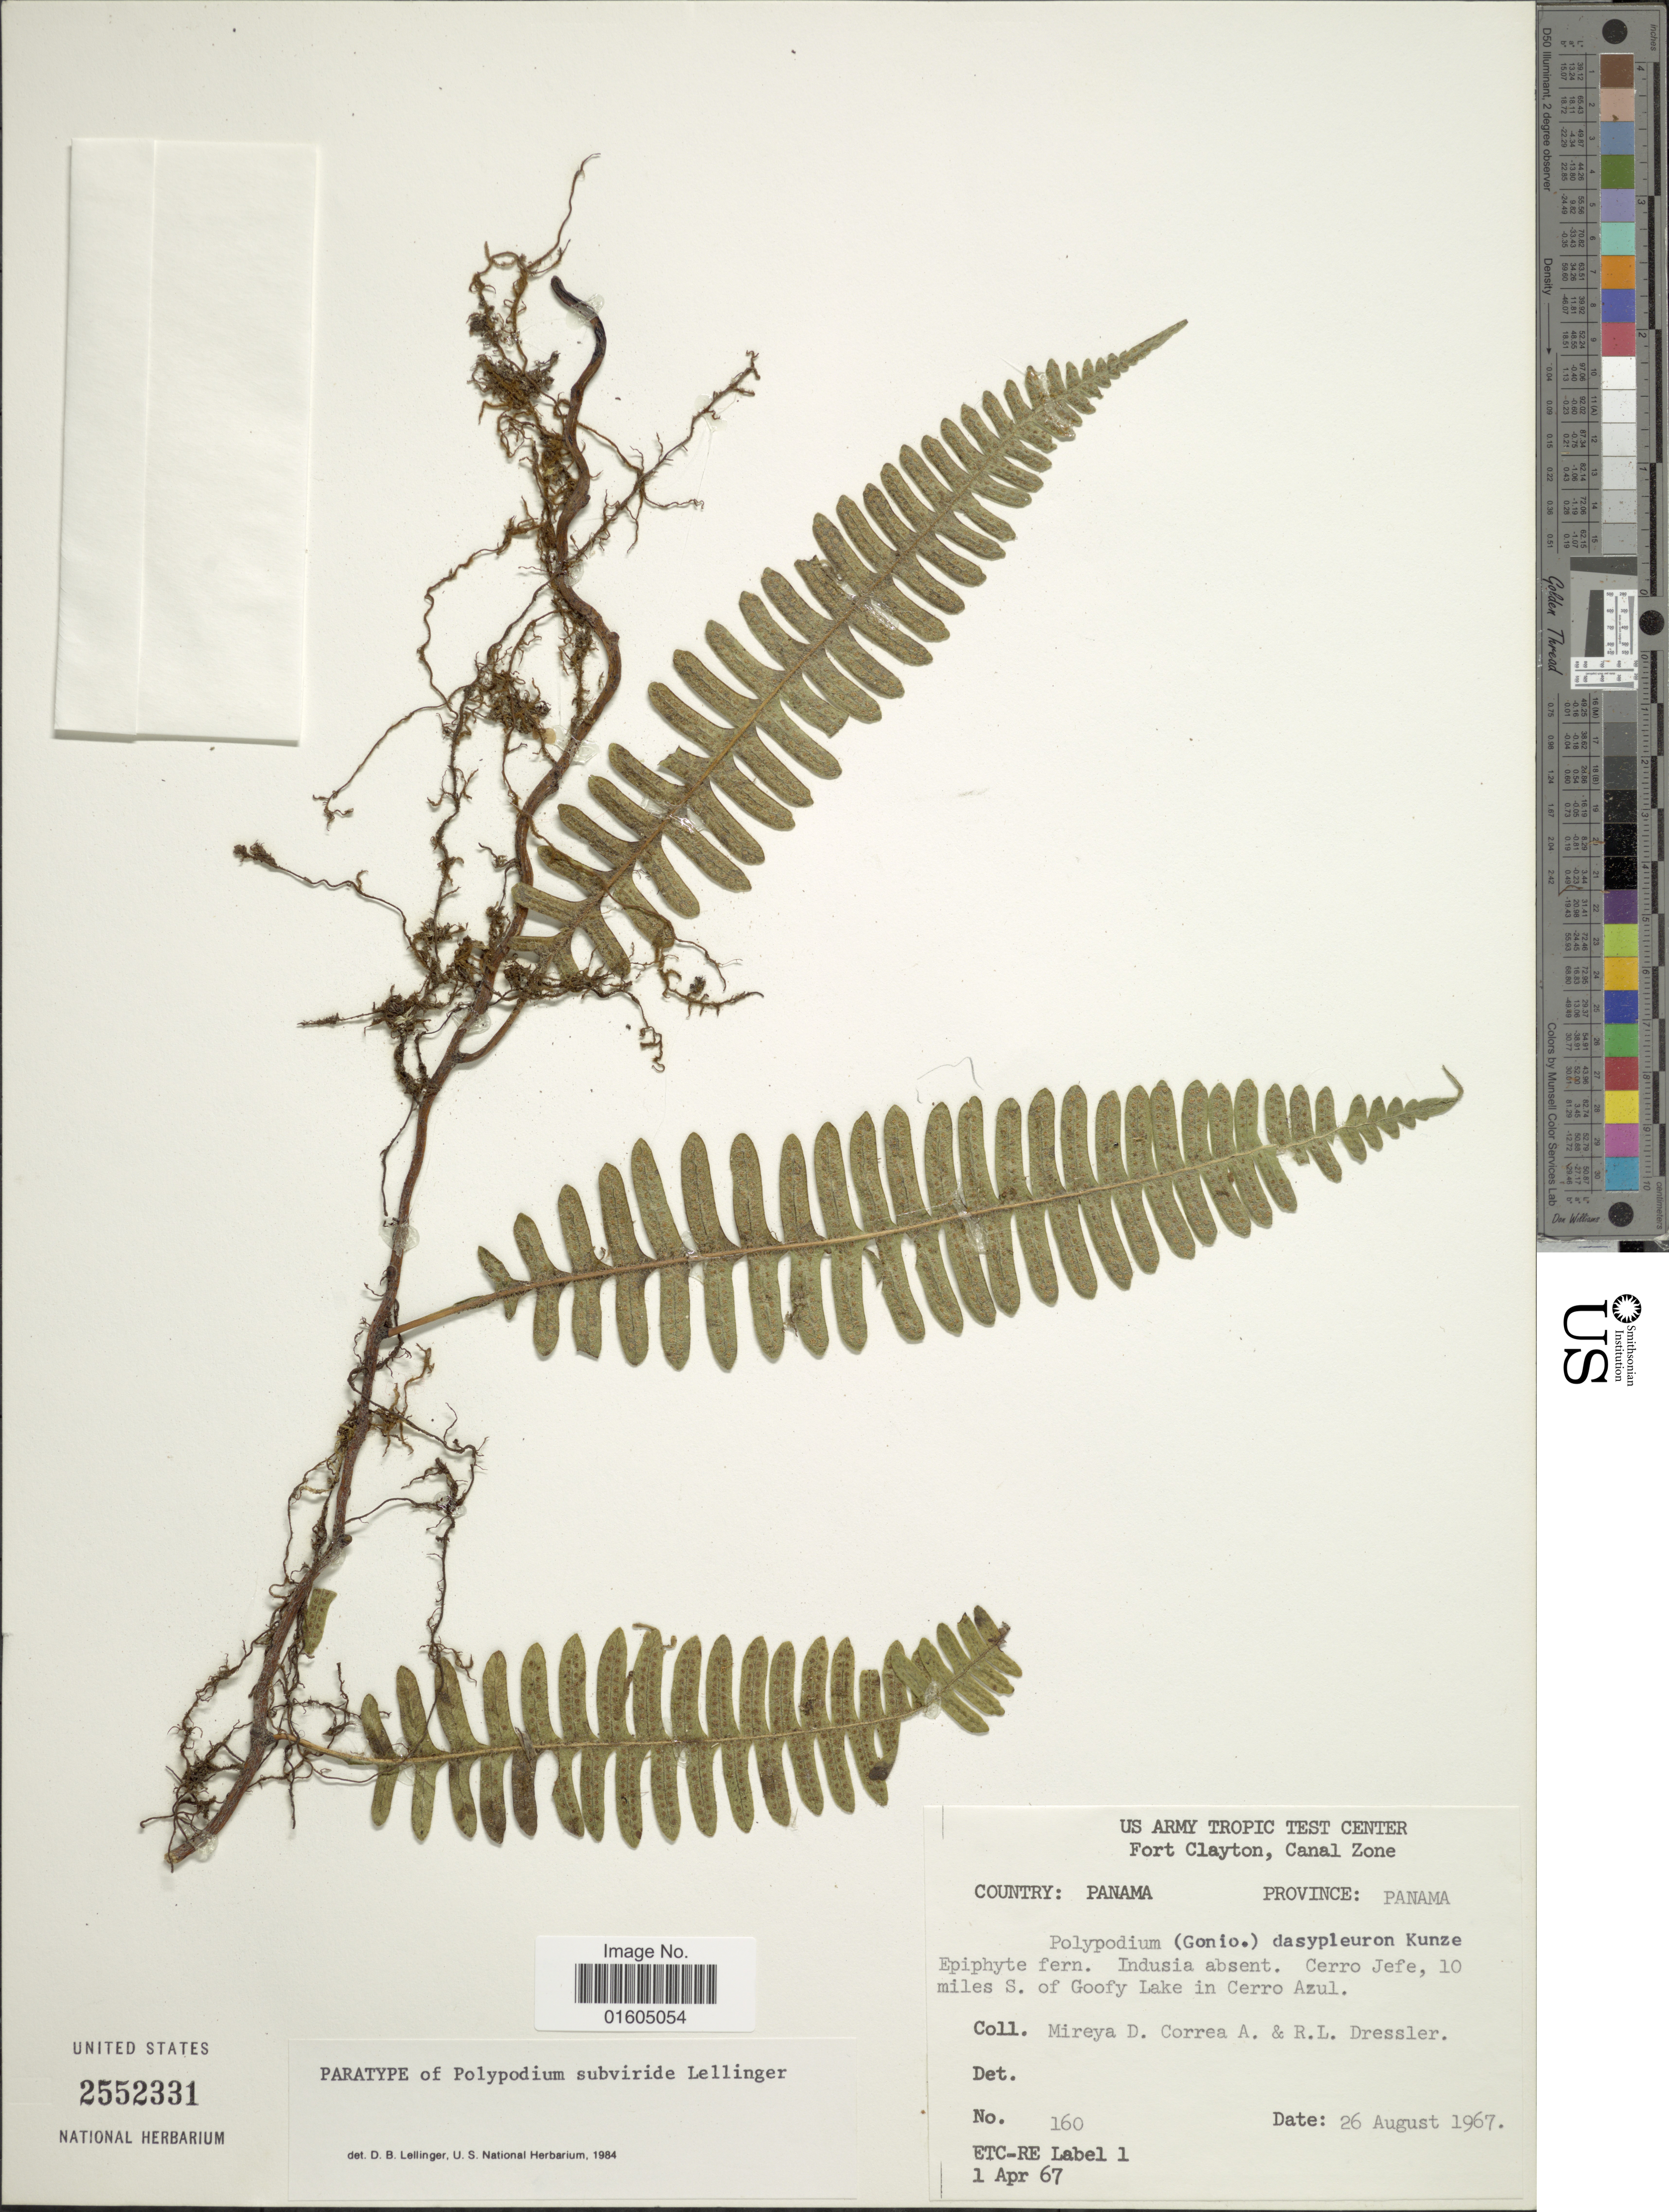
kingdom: Plantae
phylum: Tracheophyta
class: Polypodiopsida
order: Polypodiales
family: Polypodiaceae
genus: Serpocaulon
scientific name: Serpocaulon dasypleuron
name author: (Kunze) A.R. Sm.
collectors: M. D. Corrêa-A. & R. Dressler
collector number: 160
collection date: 1967-08-26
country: Panama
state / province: Panamá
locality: Panama. Province: Panama. Fort Clayton, Canal Zone, Cerro Jefe, 10 miles S. of Goofy Lake in Cerro Azul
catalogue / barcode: US 2552331